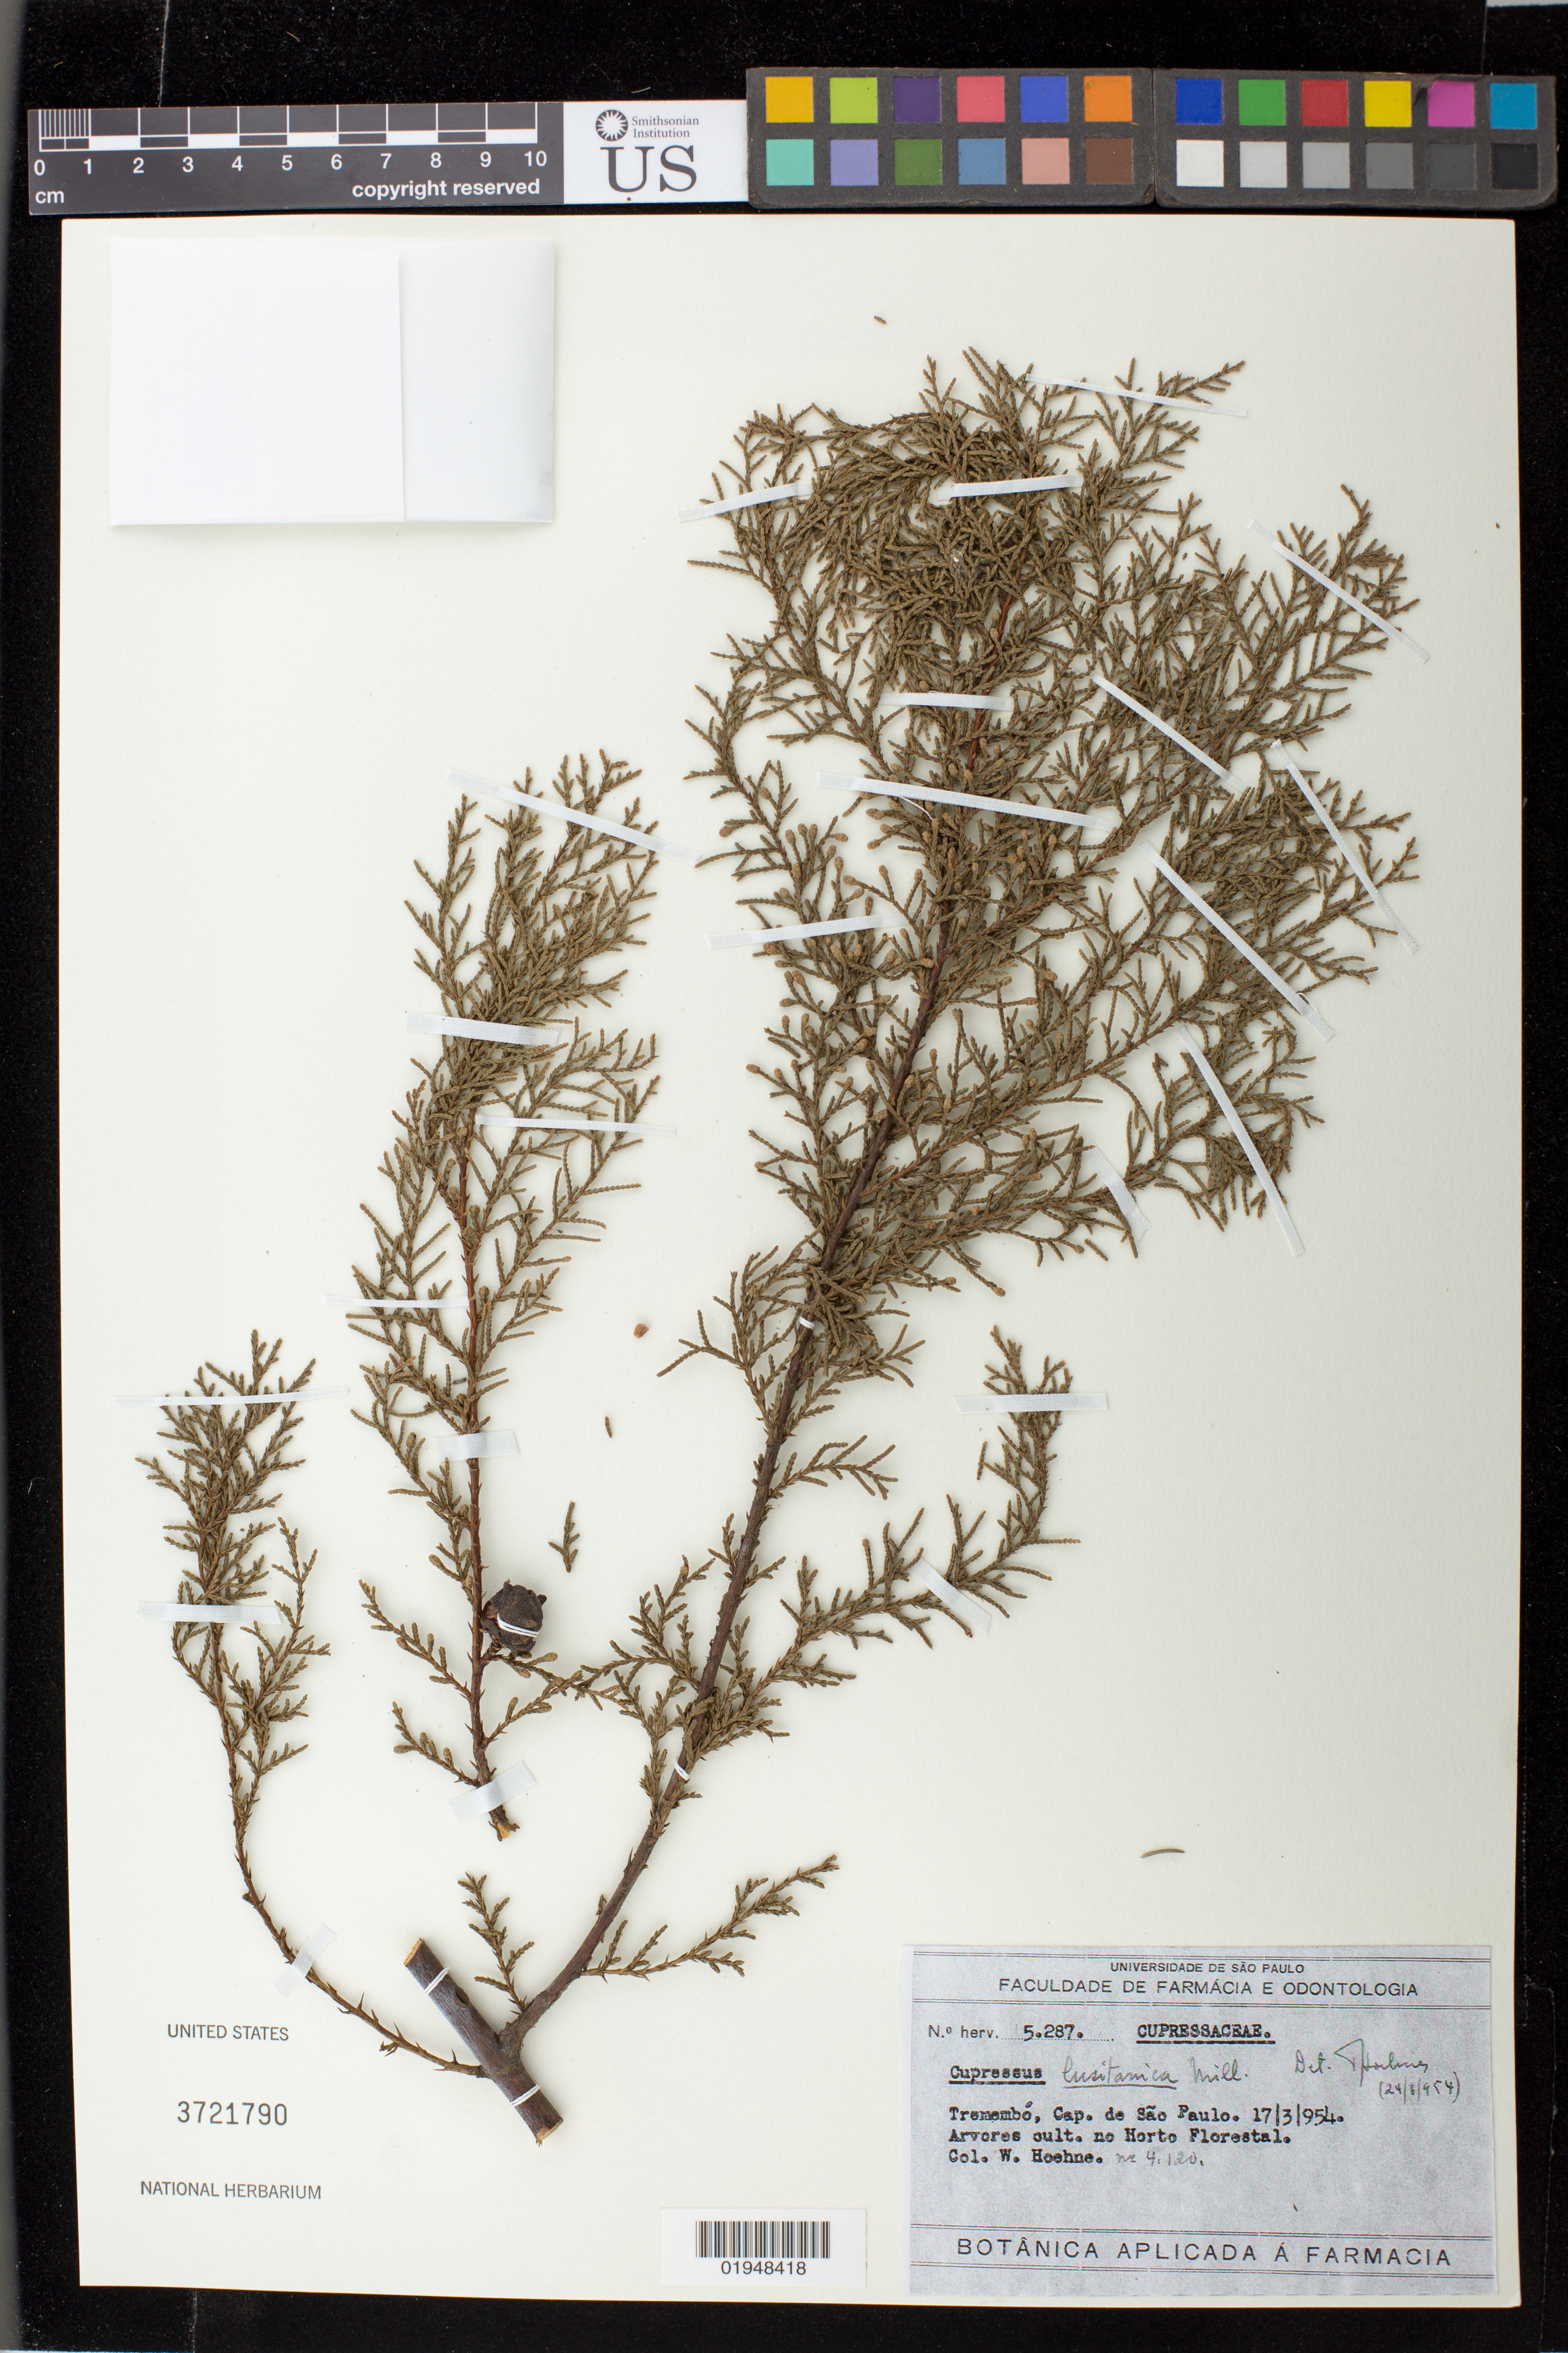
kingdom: Plantae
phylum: Tracheophyta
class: Pinopsida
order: Pinales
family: Cupressaceae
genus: Hesperocyparis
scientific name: Hesperocyparis lusitanica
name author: (Miller) Bartel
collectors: W. Hoehne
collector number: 4.120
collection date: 1954-03-17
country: Brazil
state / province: São Paulo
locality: Tremembo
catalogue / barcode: US 3721790